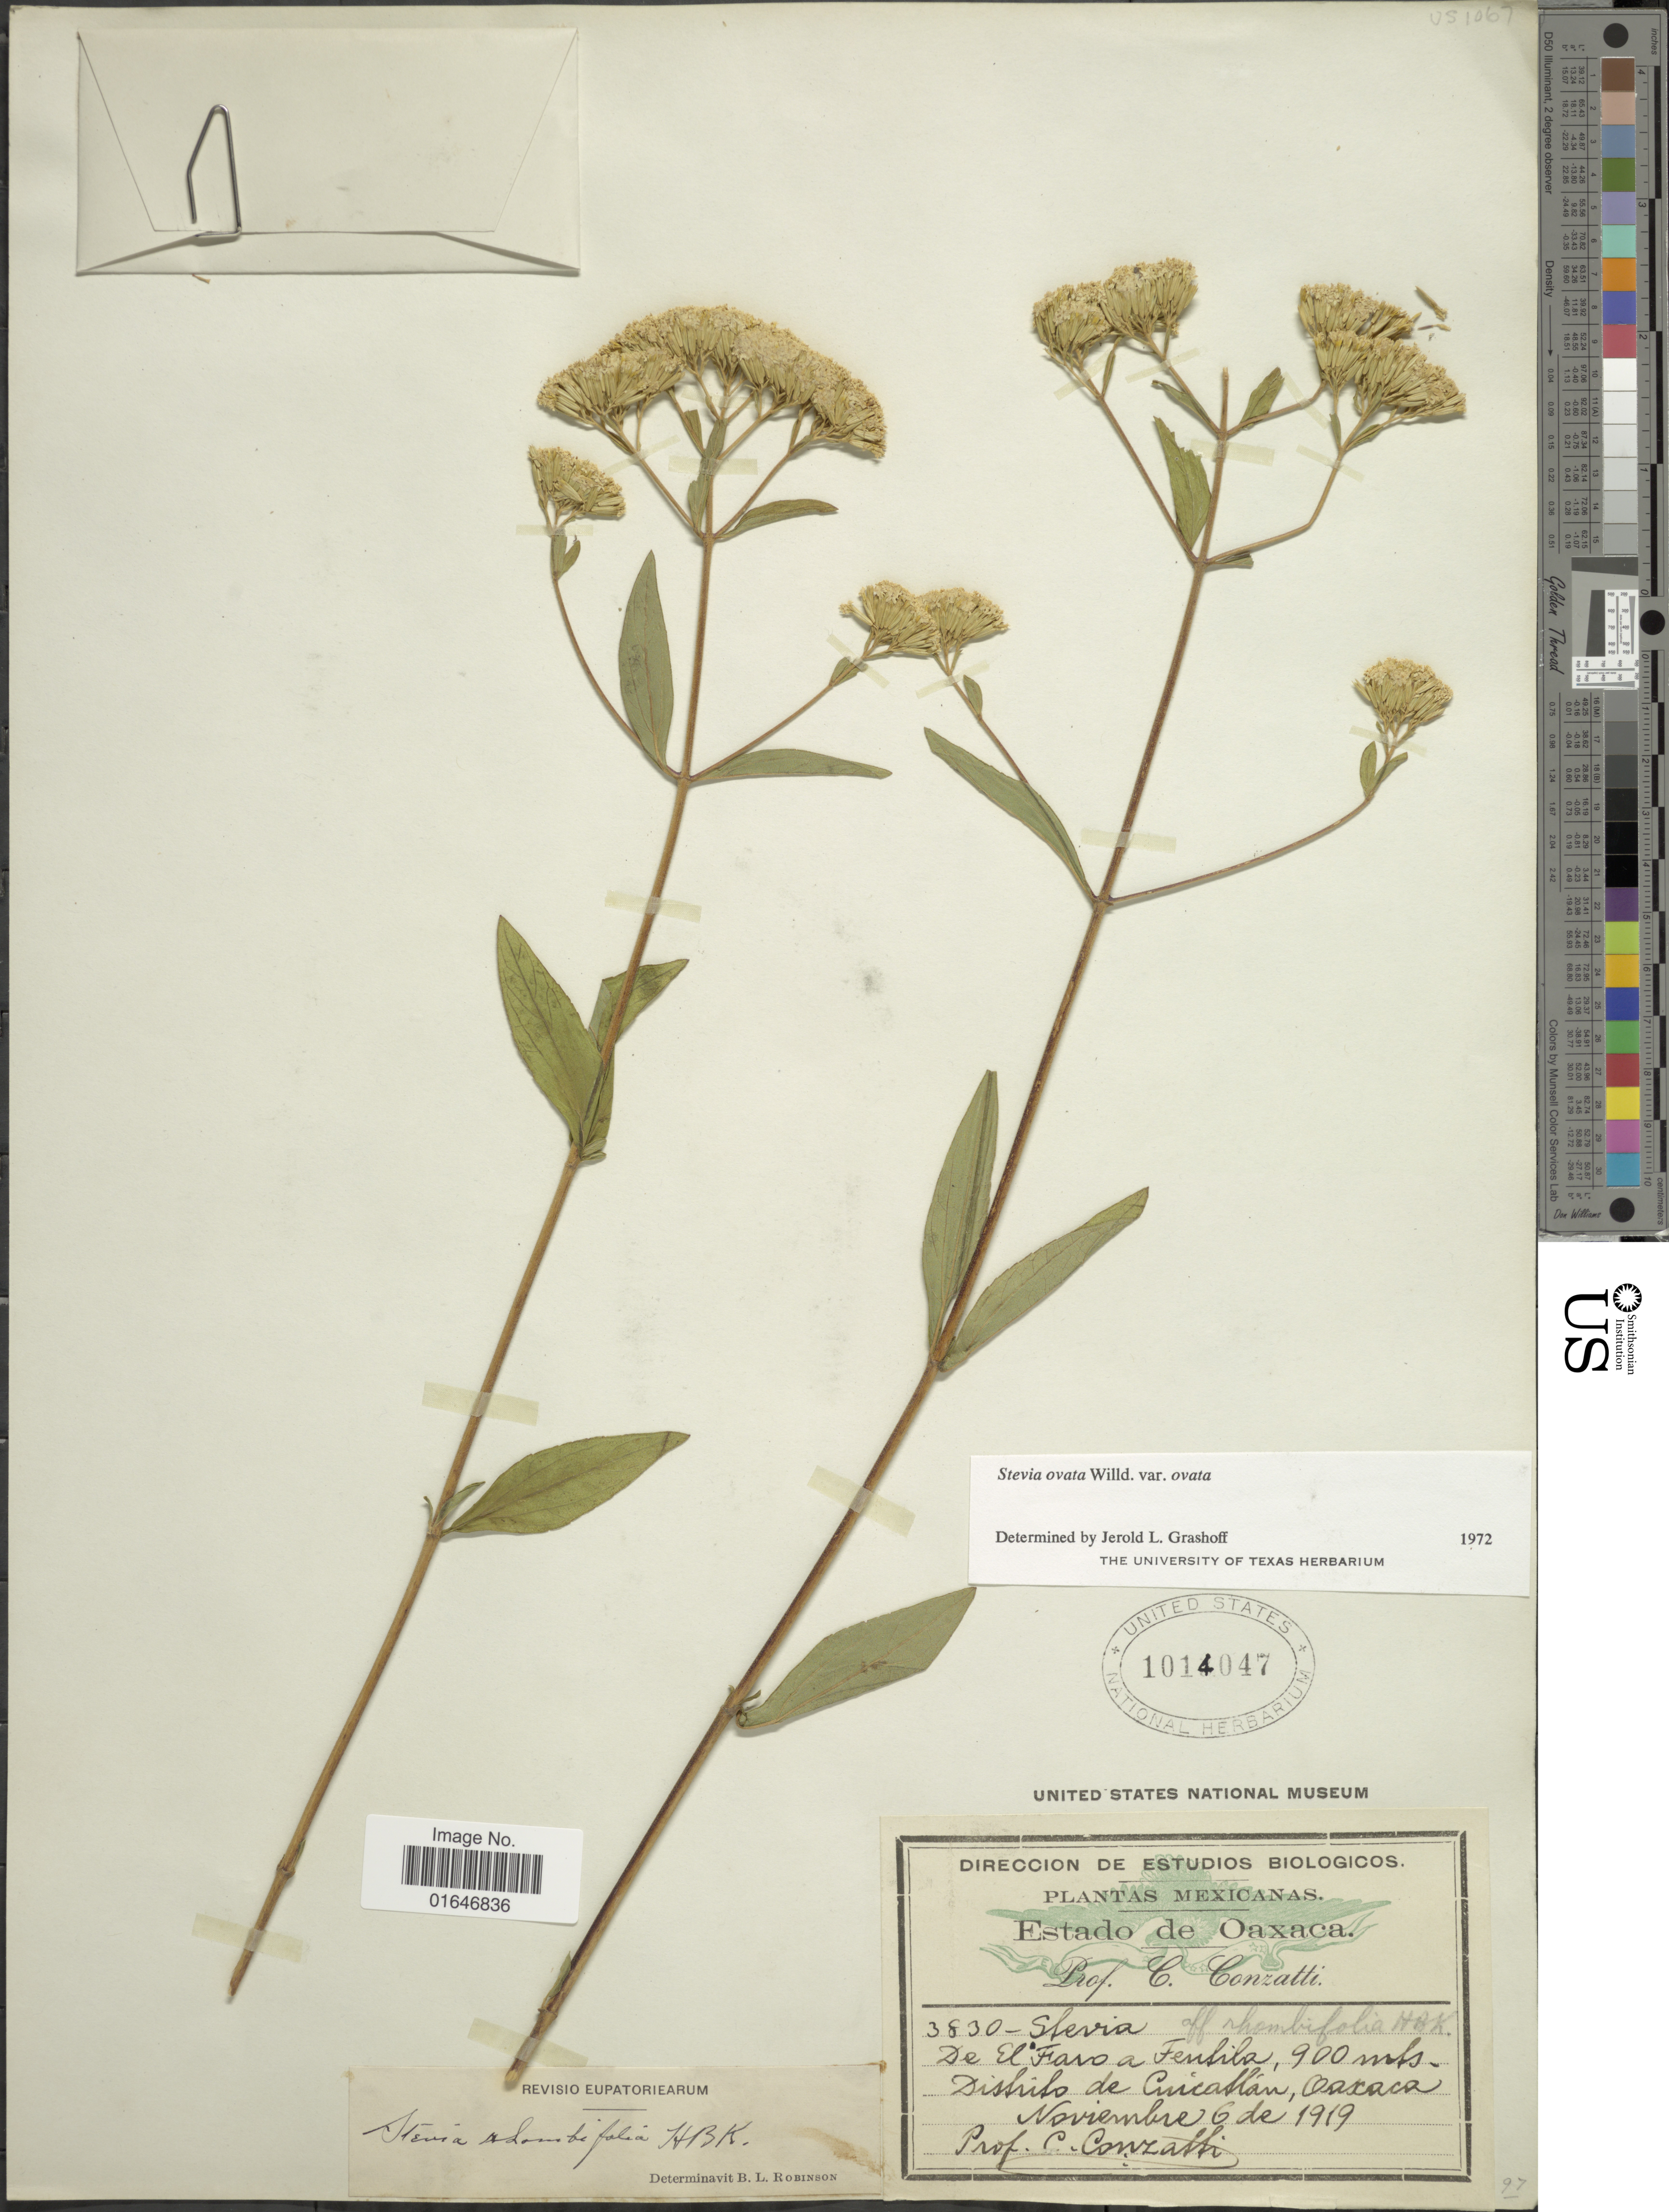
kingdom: Plantae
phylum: Tracheophyta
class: Magnoliopsida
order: Asterales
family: Asteraceae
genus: Stevia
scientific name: Stevia ovata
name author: Willd.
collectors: C. Conzatti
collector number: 3830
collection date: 1919-11-06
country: Mexico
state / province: Oaxaca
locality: De El Faro a Teutila. Distrito de Cuicatlán.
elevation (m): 900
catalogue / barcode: US 1014047